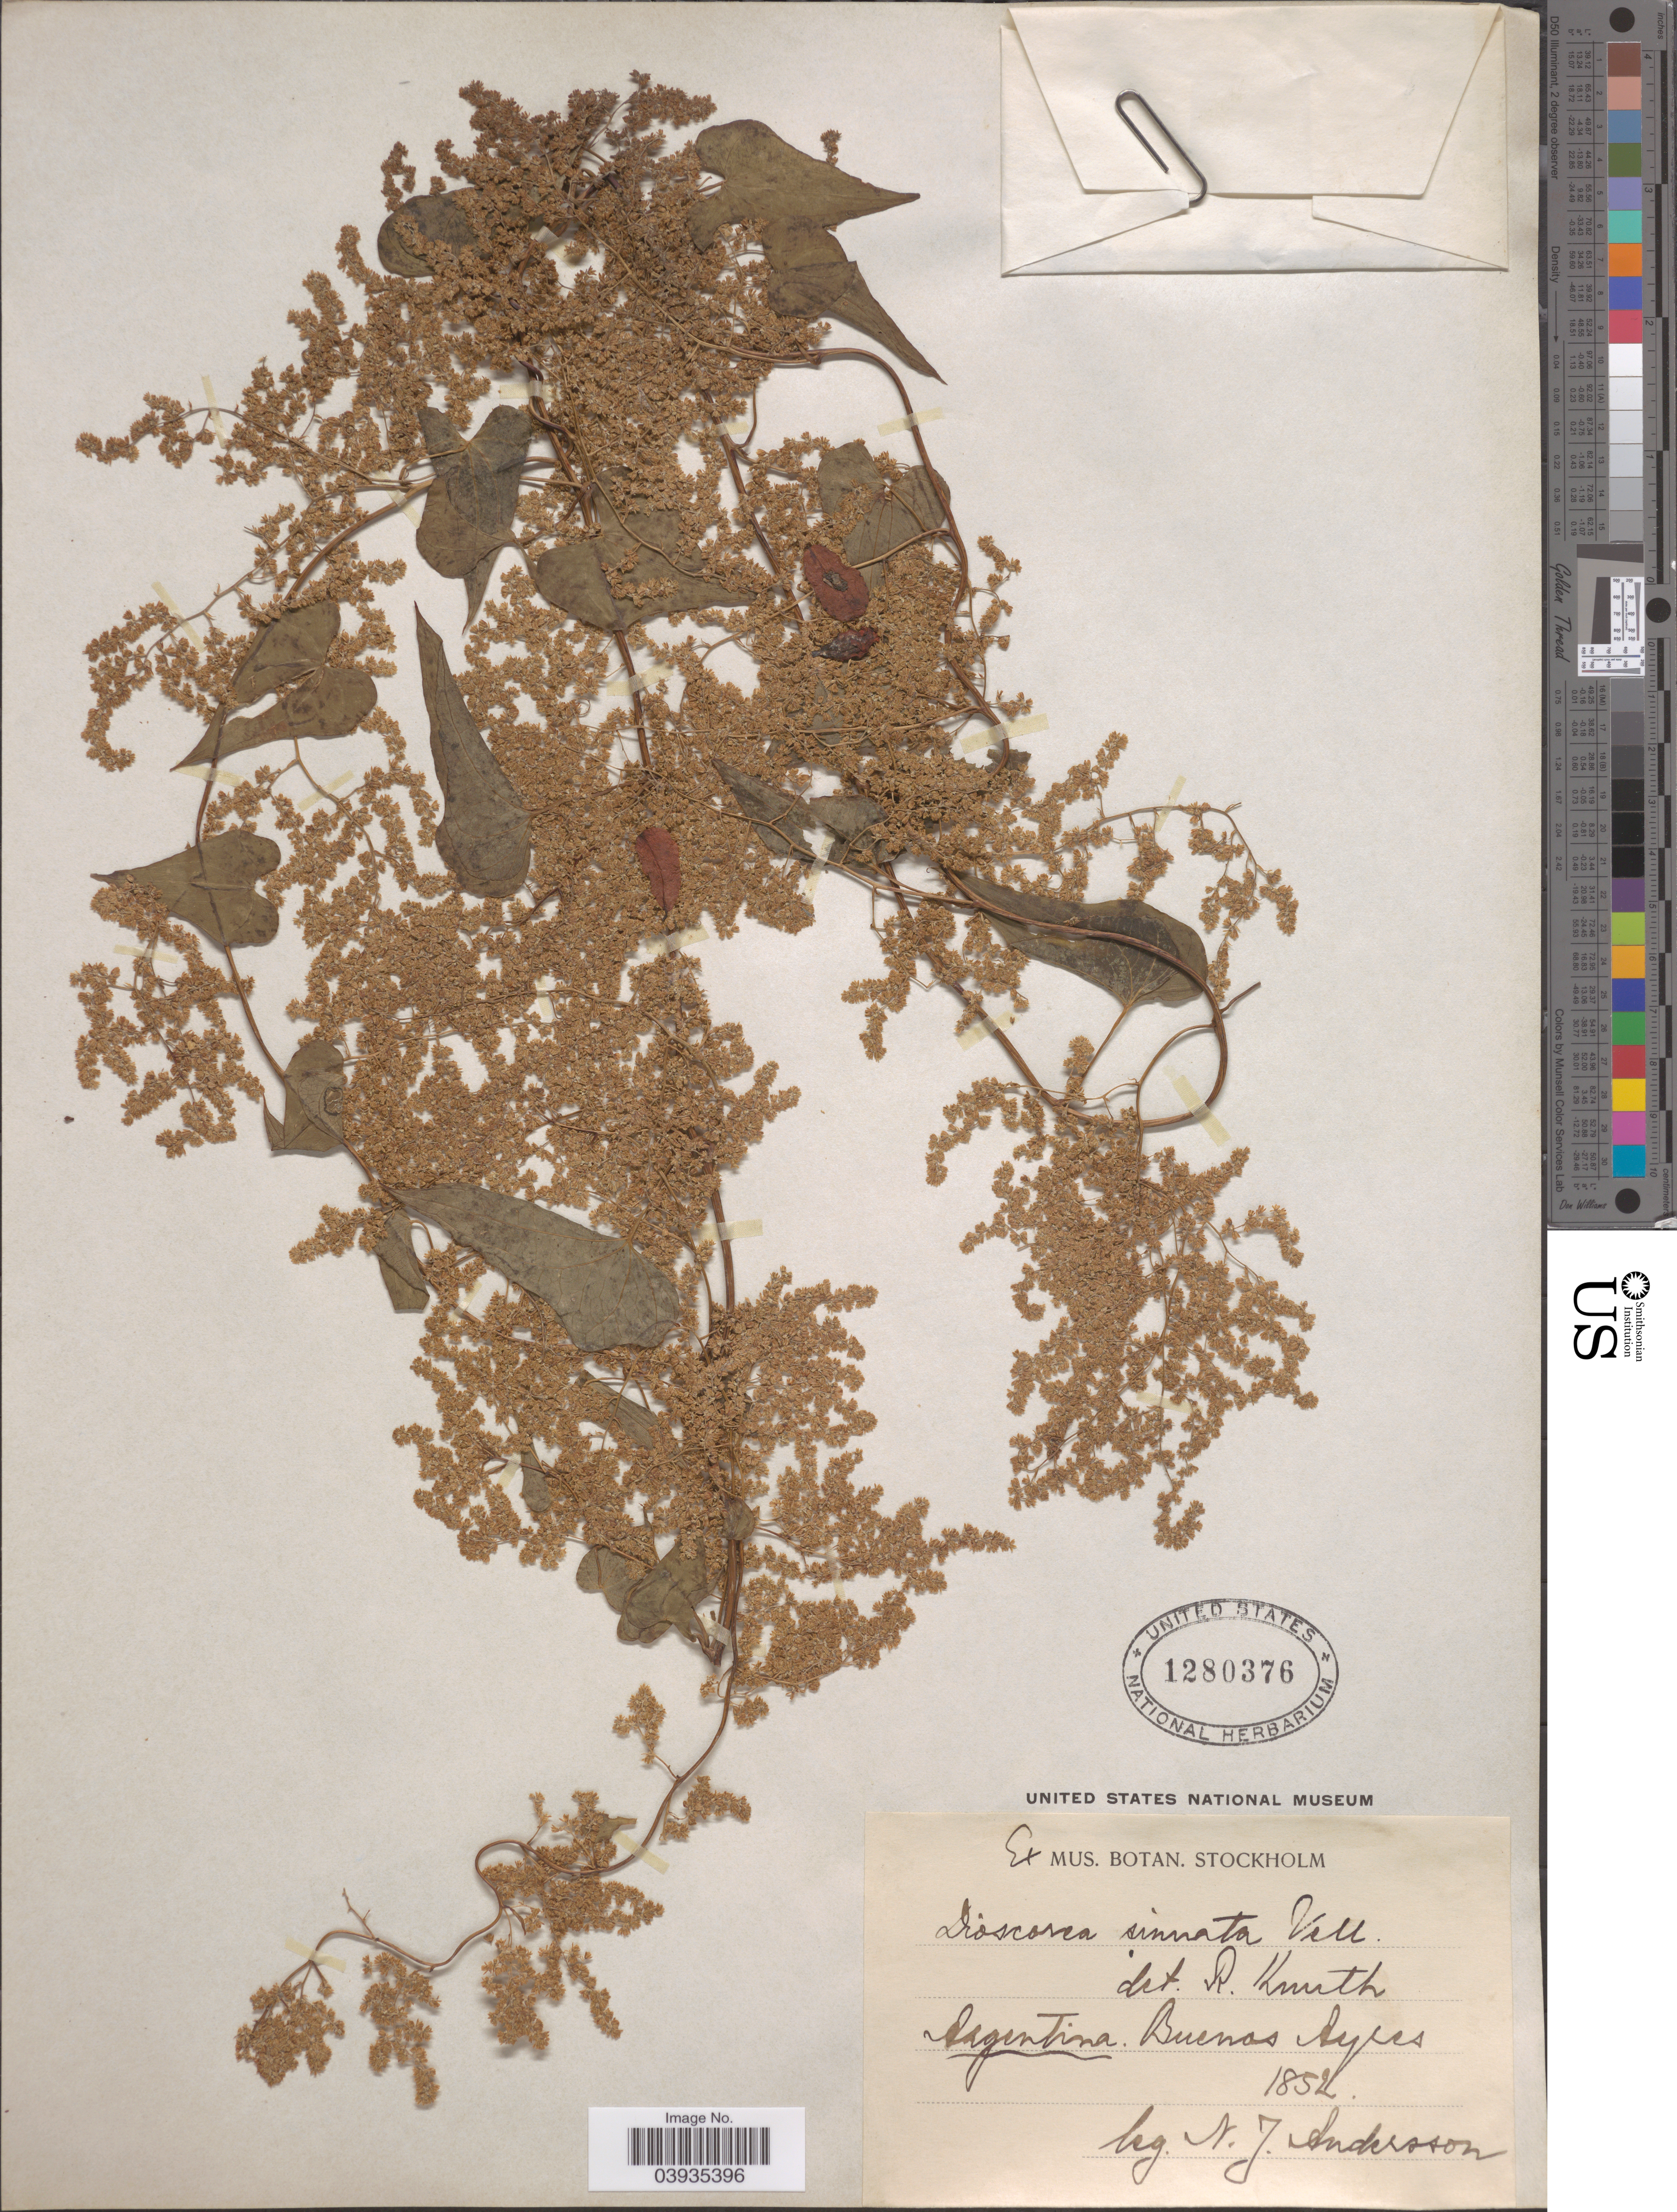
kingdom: Plantae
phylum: Tracheophyta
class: Liliopsida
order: Dioscoreales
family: Dioscoreaceae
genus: Dioscorea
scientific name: Dioscorea sinuata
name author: Vell.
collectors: N. J. Anderson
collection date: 1852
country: Argentina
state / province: Buenos Aires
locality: Buenas Ayres.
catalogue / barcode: US 1280376